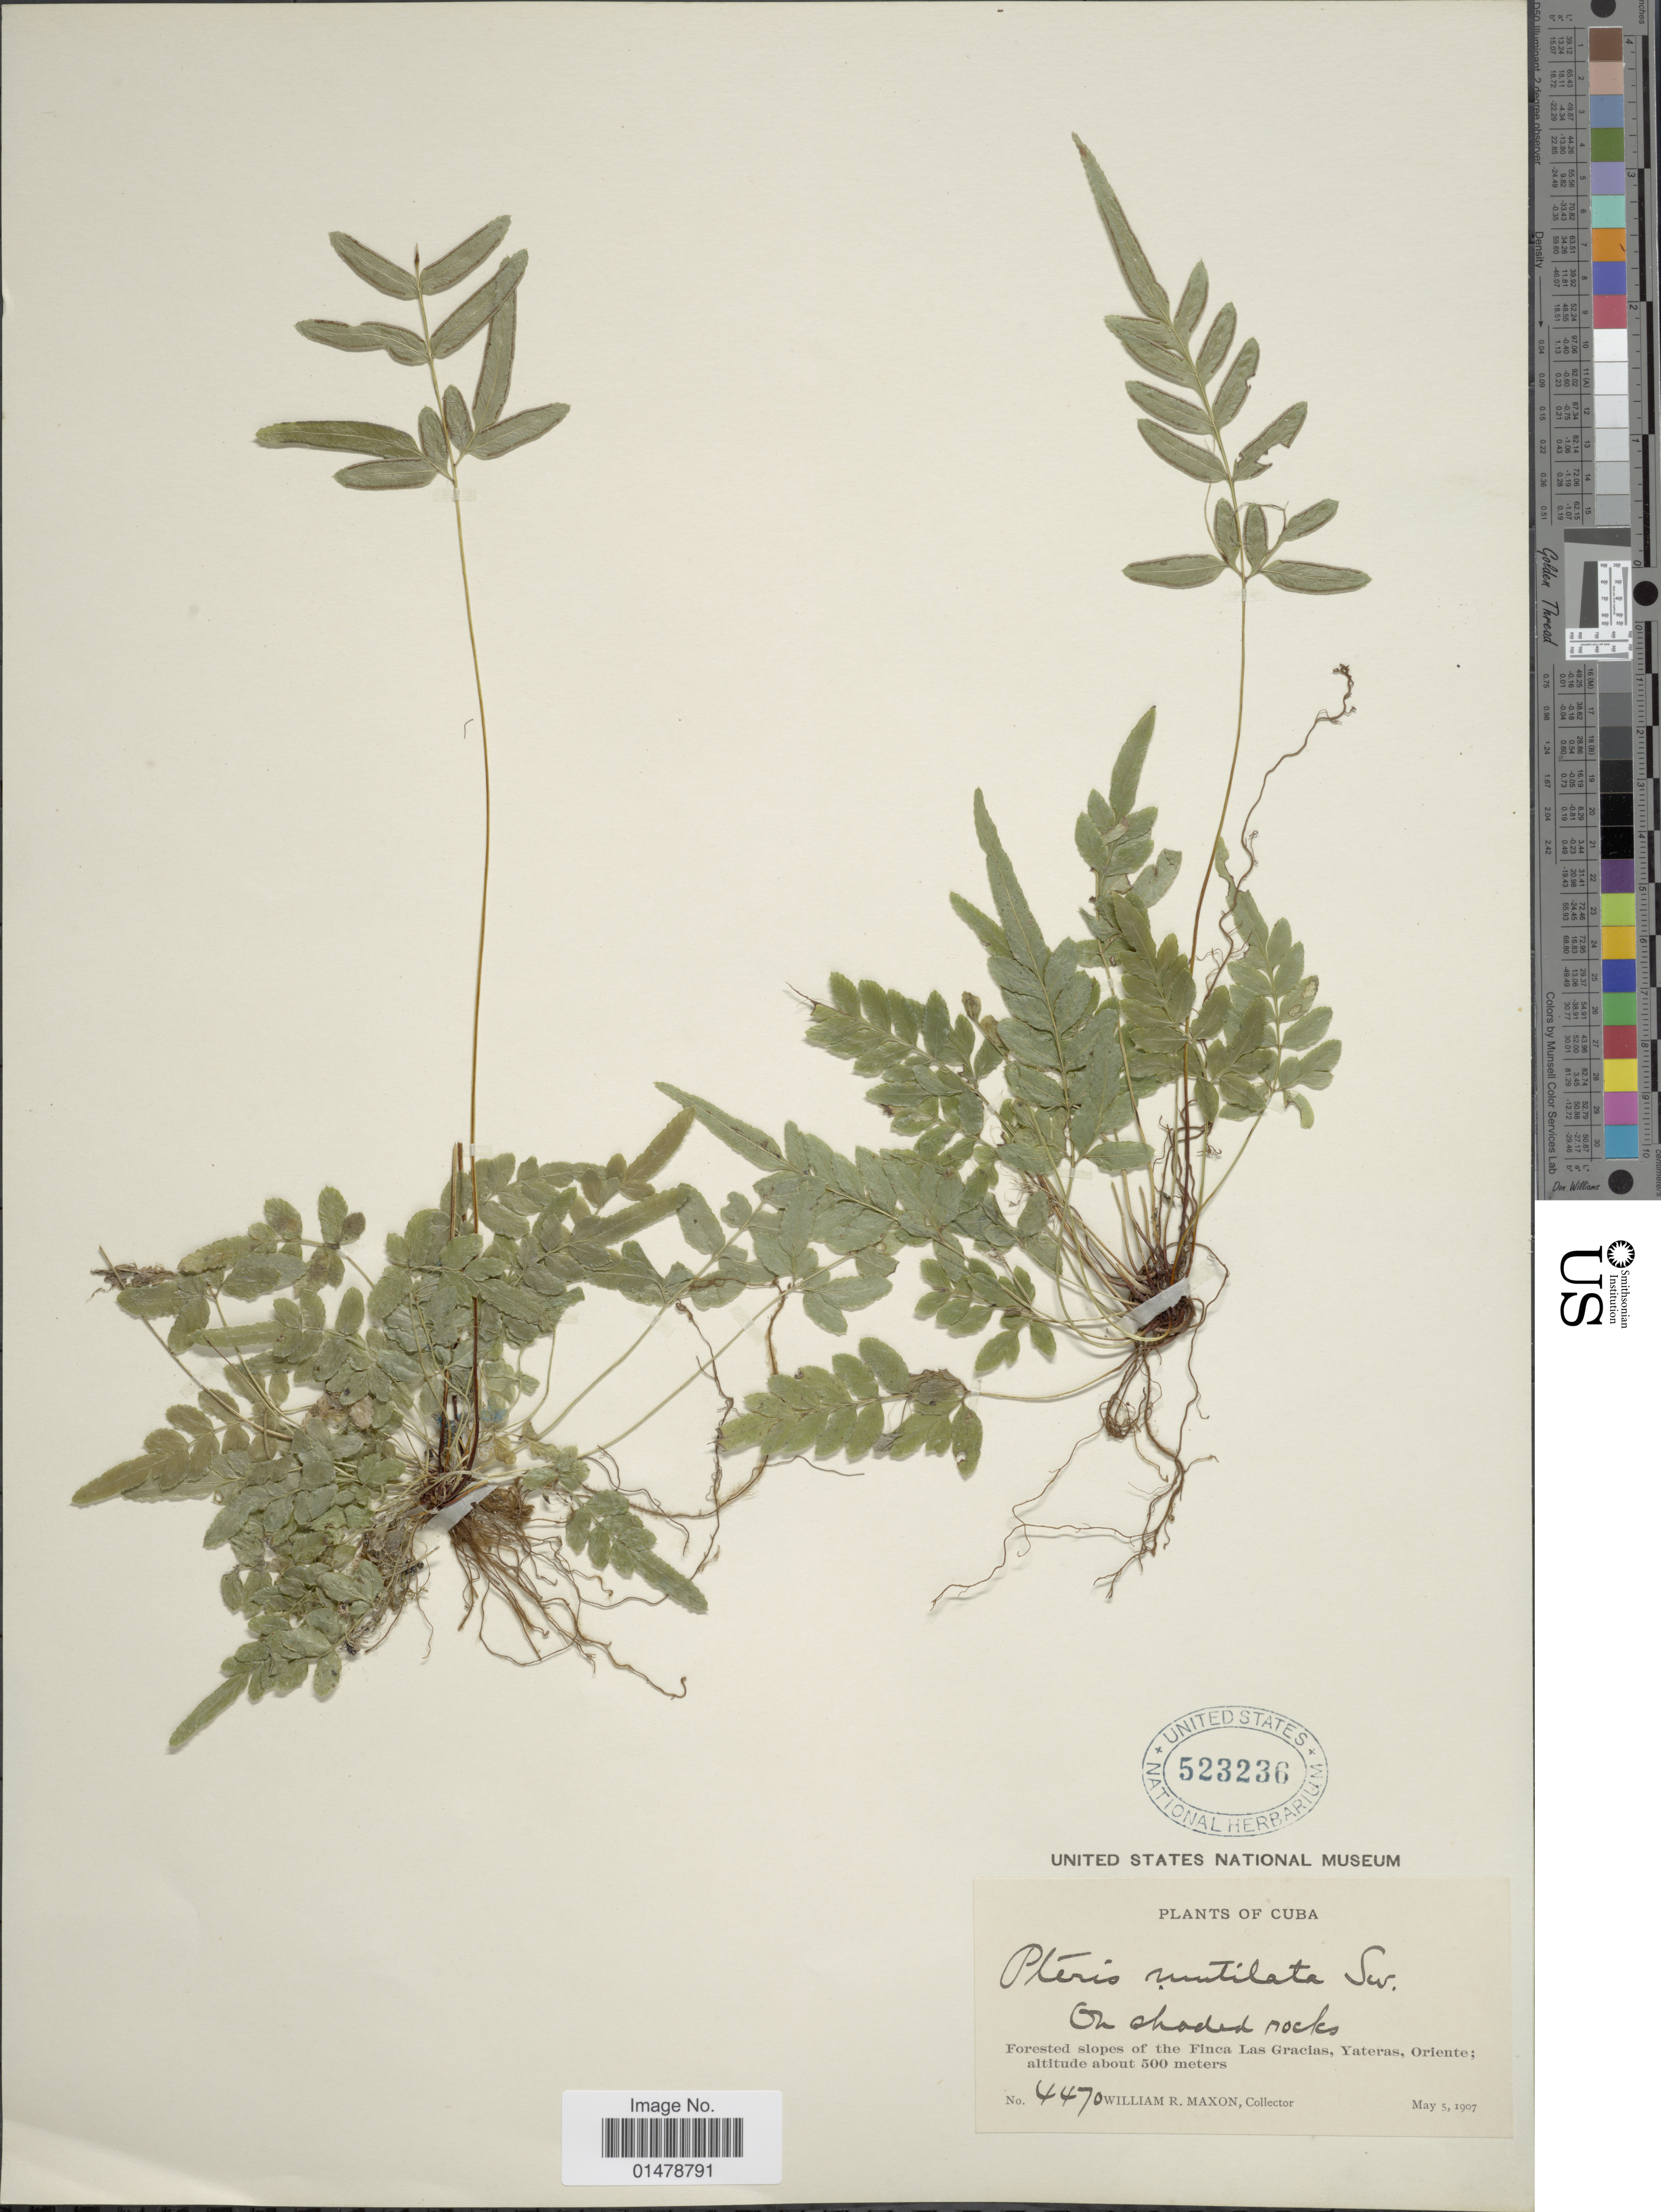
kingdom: Plantae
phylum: Tracheophyta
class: Polypodiopsida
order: Polypodiales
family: Pteridaceae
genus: Pteris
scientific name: Pteris mutilata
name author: L.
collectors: W. R. Maxon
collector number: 4470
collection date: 1907-05-05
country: Cuba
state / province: Oriente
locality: Forested slopes of the Finca Las Gracias, Yateras.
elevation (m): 500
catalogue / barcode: US 523236